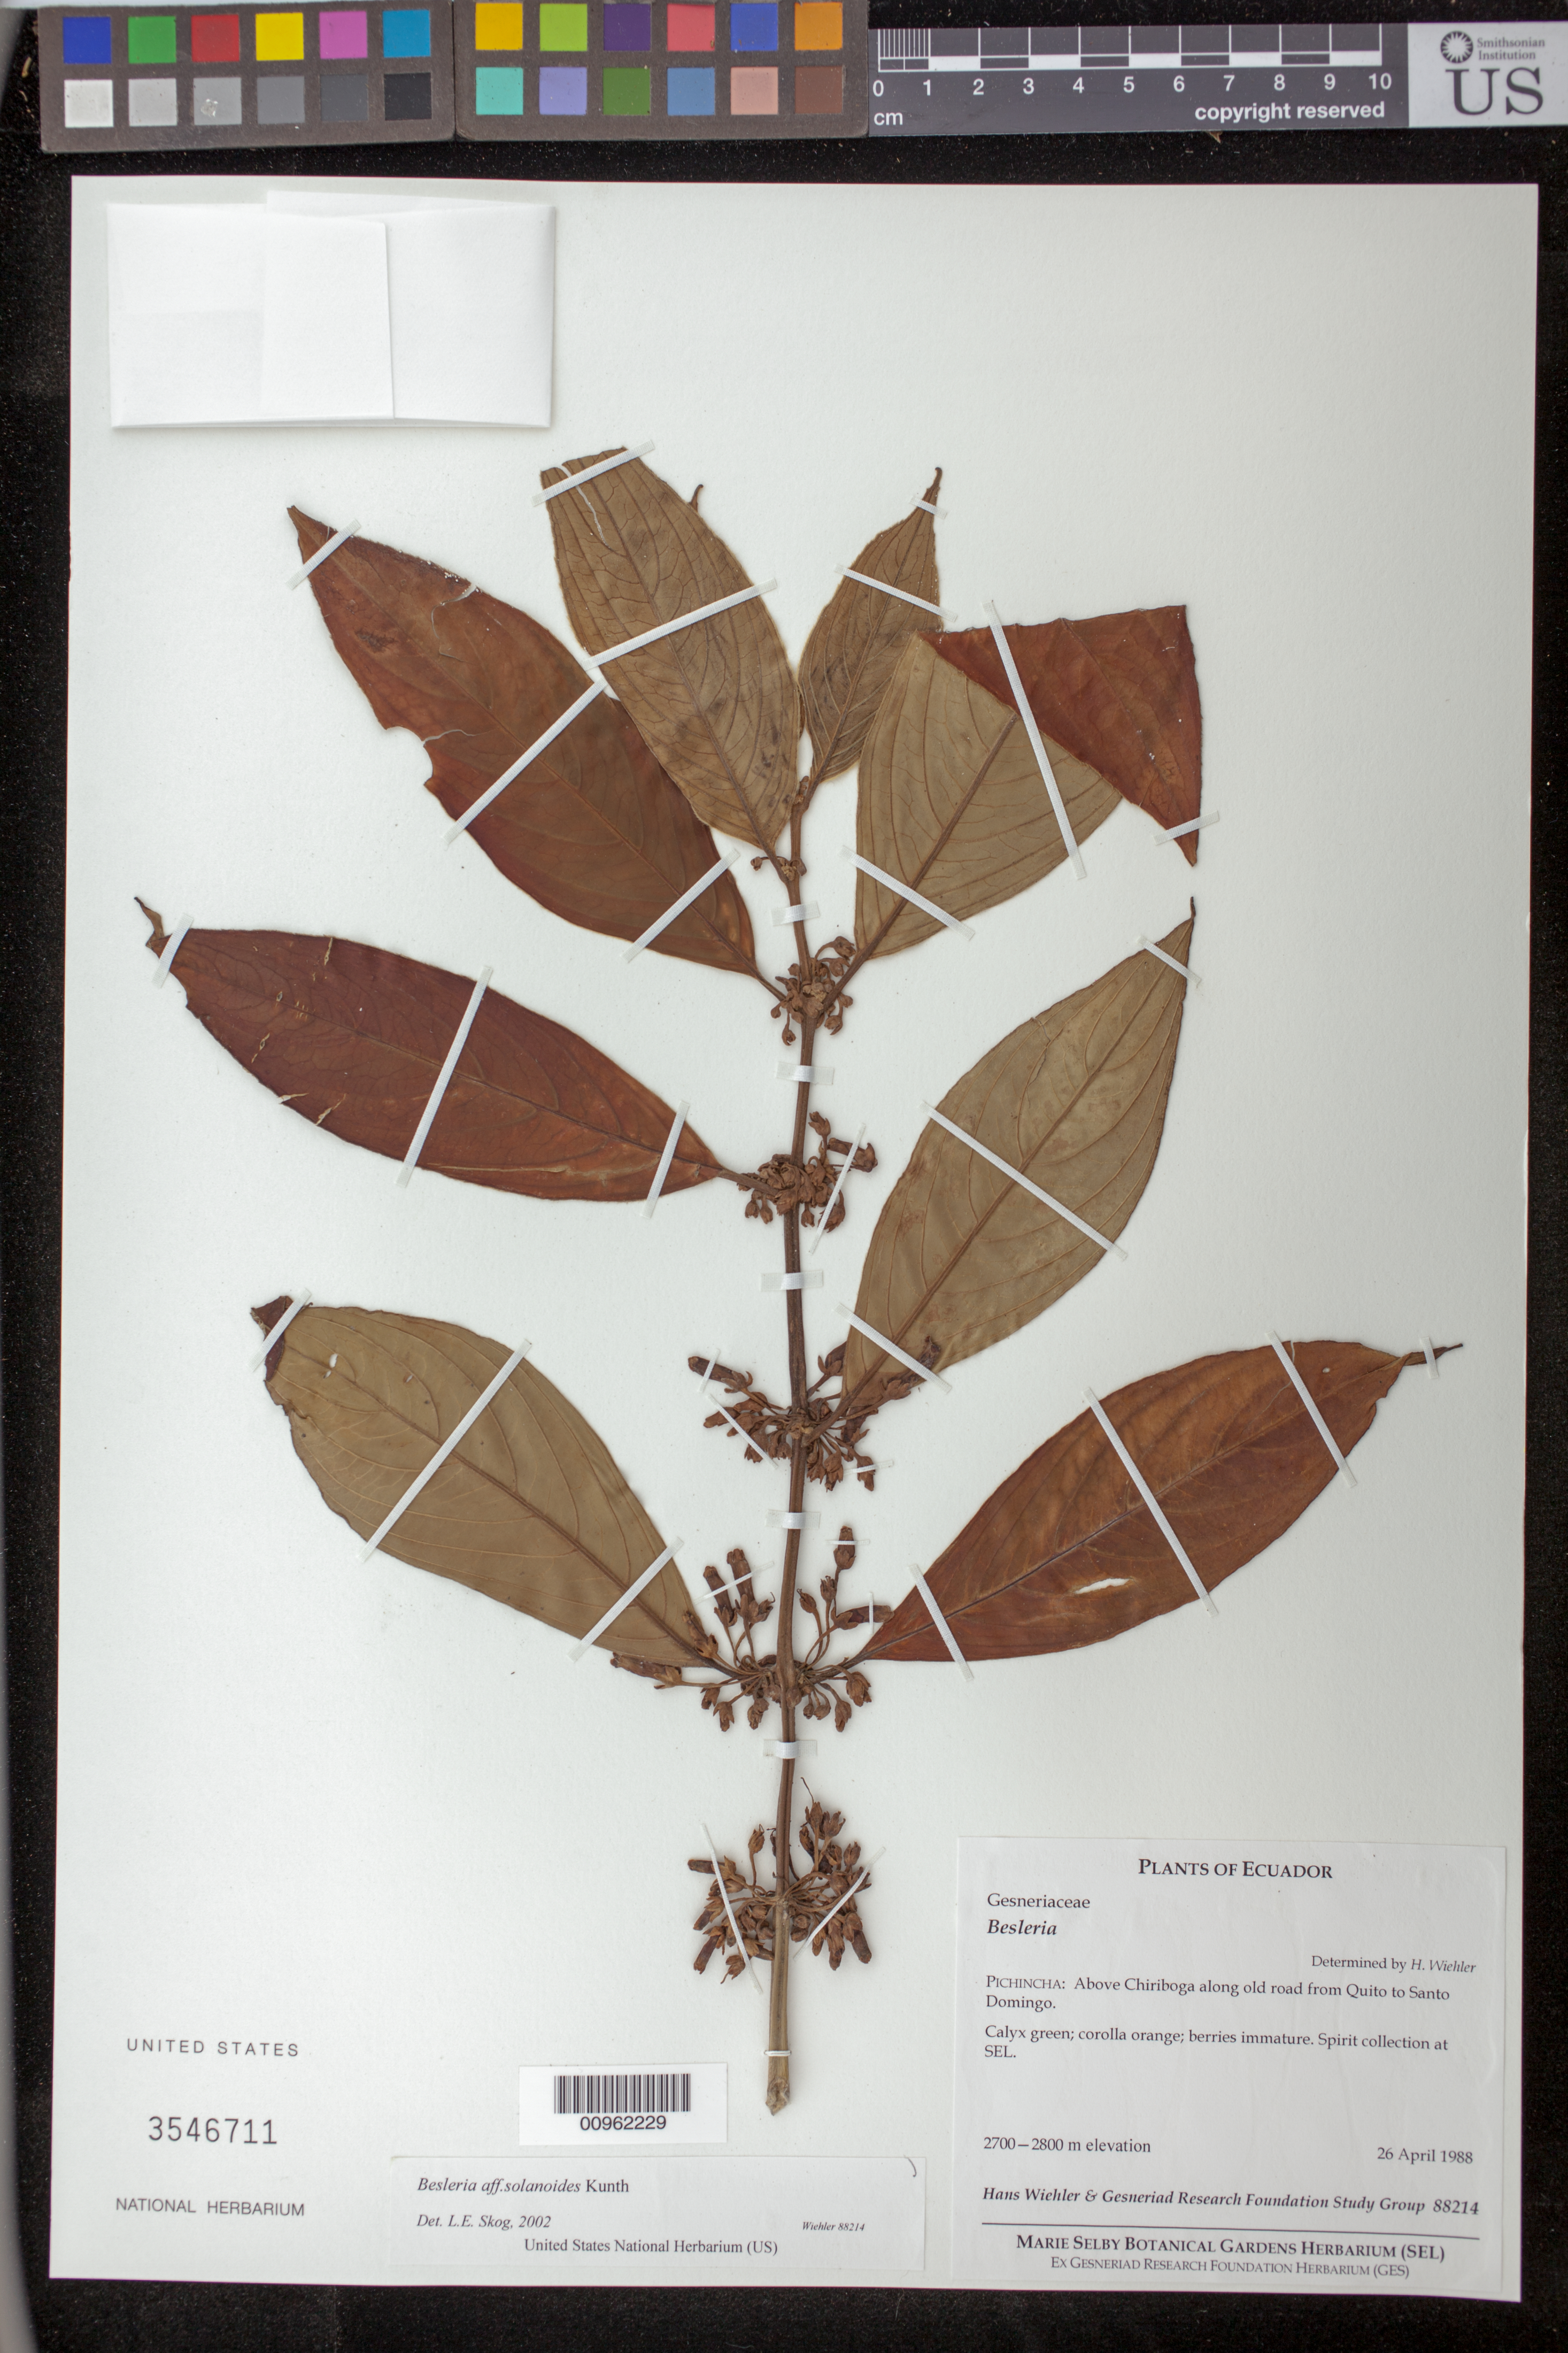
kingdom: Plantae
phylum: Tracheophyta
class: Magnoliopsida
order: Lamiales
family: Gesneriaceae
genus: Besleria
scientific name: Besleria solanoides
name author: Kunth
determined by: Skog, Laurence E.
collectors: H. J. Wiehler & GRF Study Group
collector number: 88214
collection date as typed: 26 Apr 1988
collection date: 1988-04-26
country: Ecuador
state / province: Pichincha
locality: Pichincha: above Chiriboga along old road from Quito to Santo Domingo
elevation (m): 2700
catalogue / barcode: US 3546711